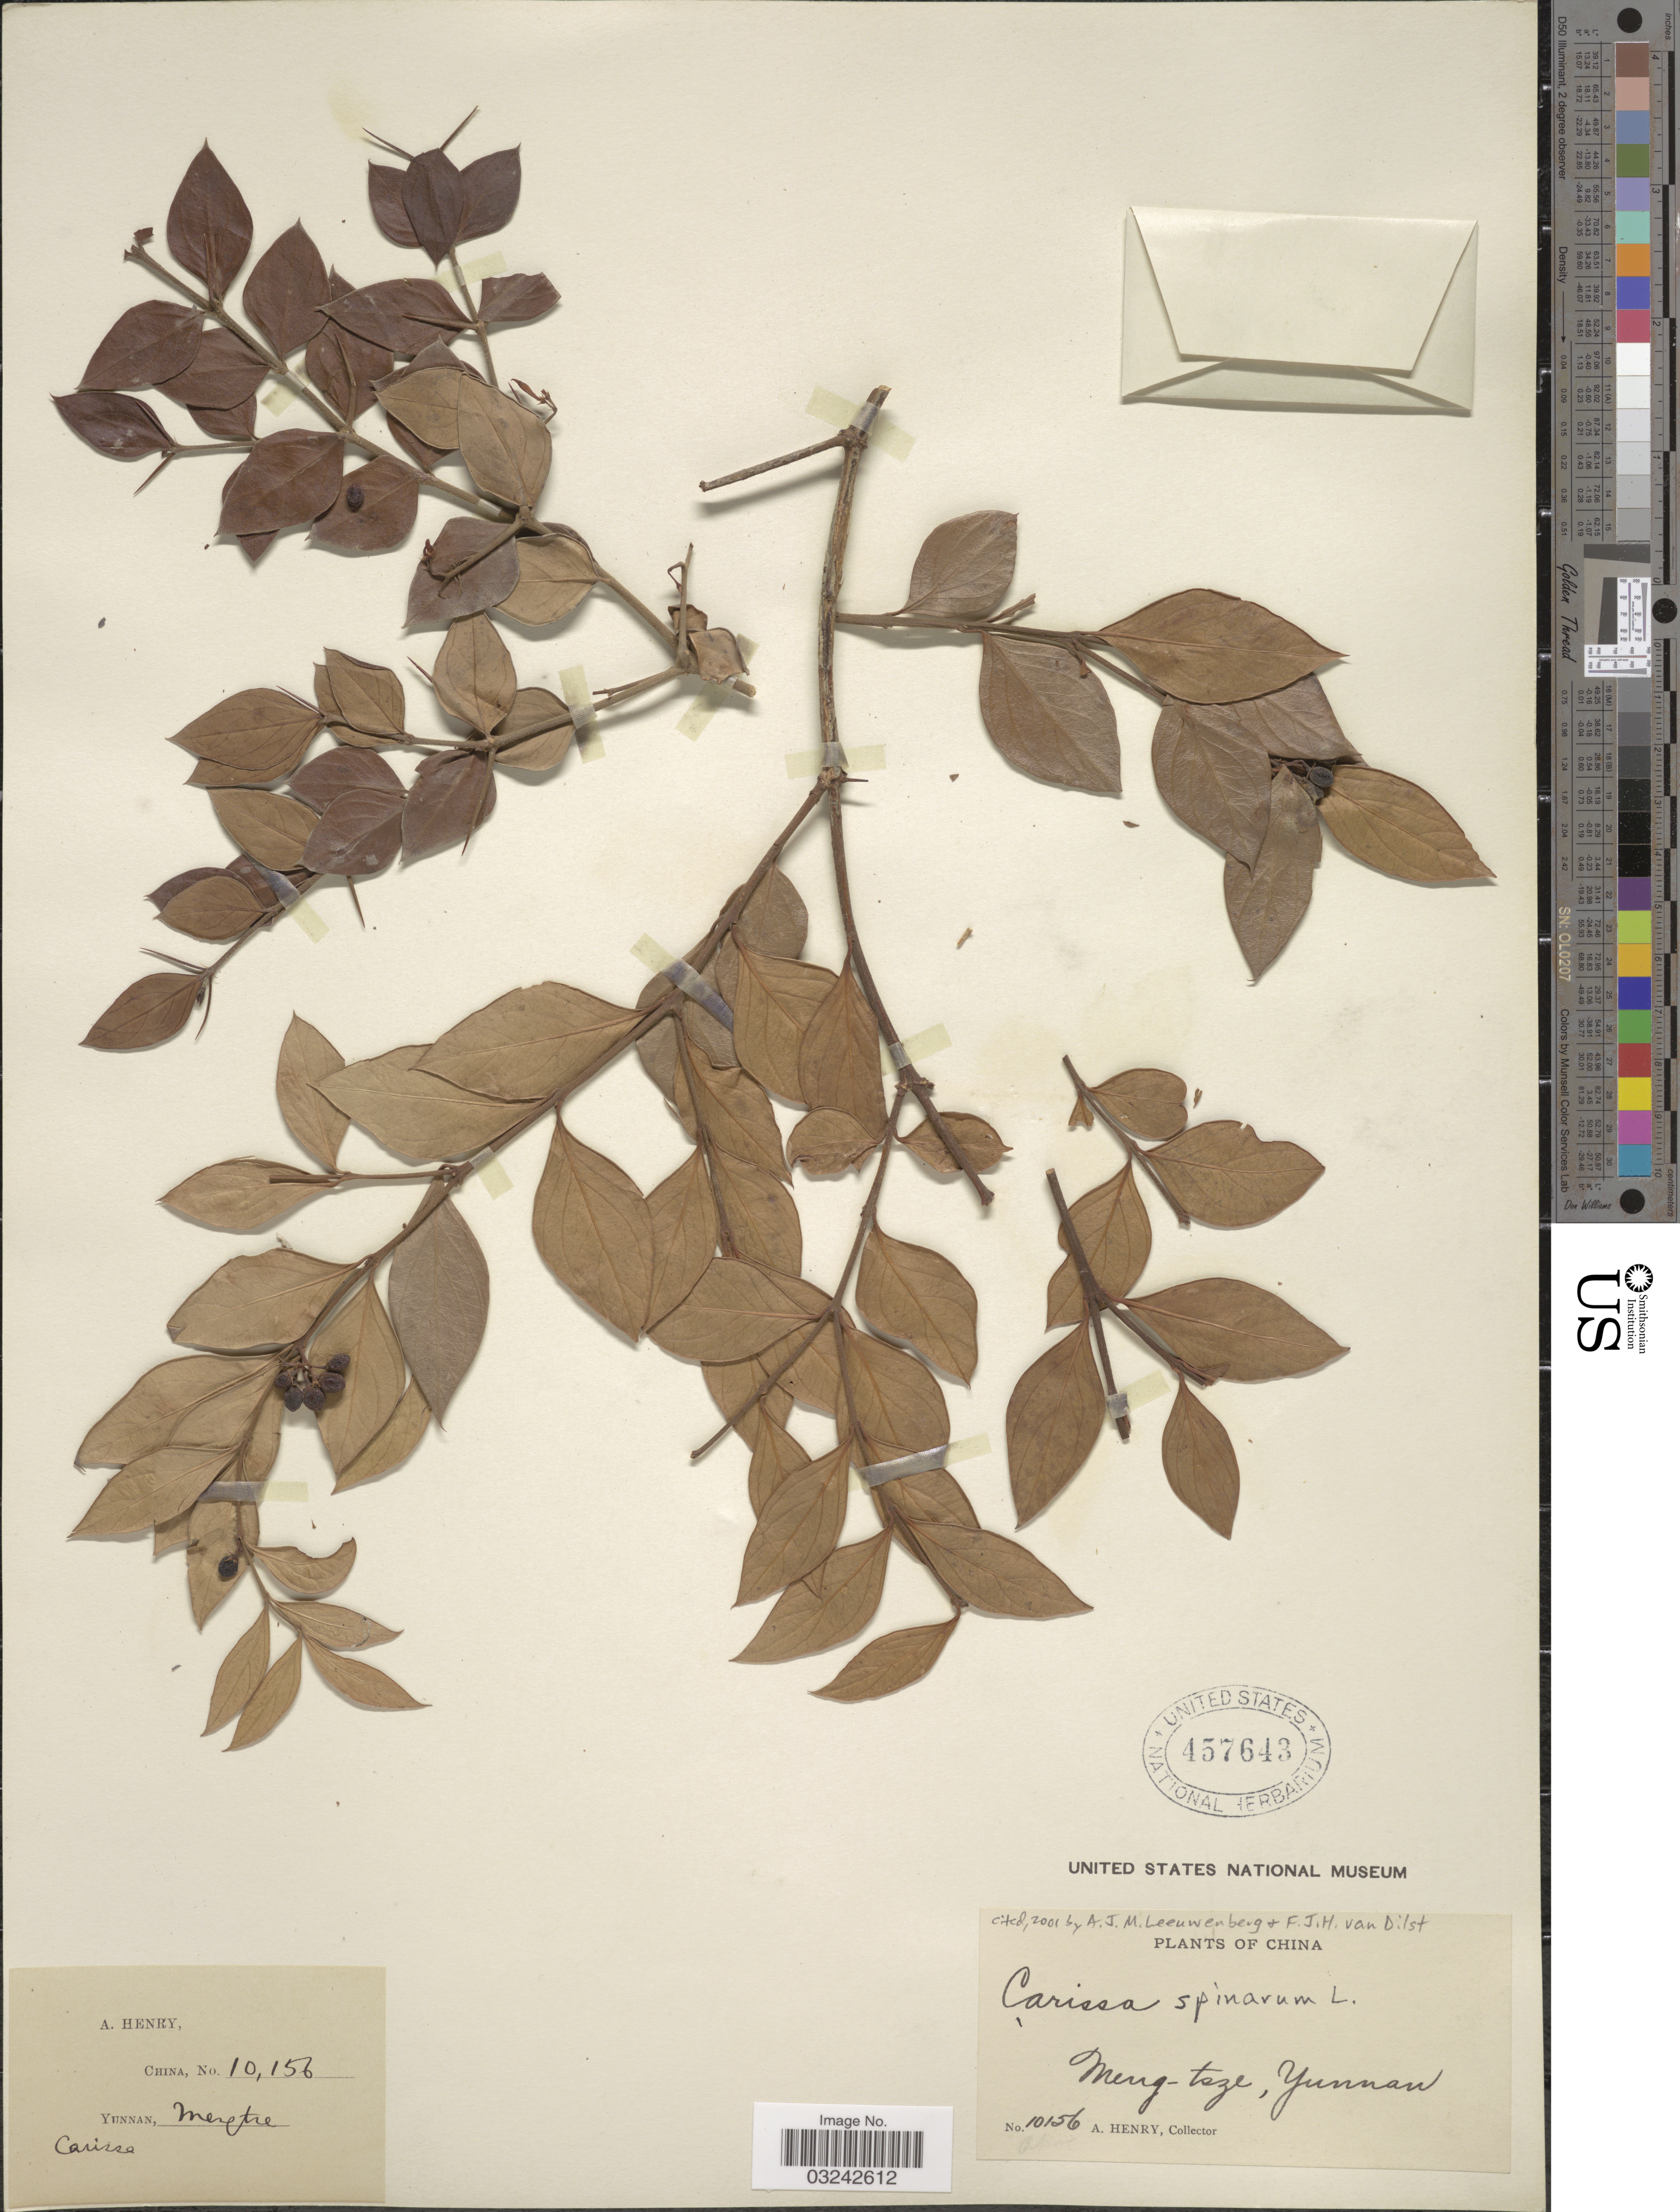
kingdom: Plantae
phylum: Tracheophyta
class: Magnoliopsida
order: Gentianales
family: Apocynaceae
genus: Carissa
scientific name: Carissa spinarum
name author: L.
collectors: A. Henry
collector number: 10156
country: China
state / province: Yunnan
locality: Meng-tsze.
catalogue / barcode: US 457643